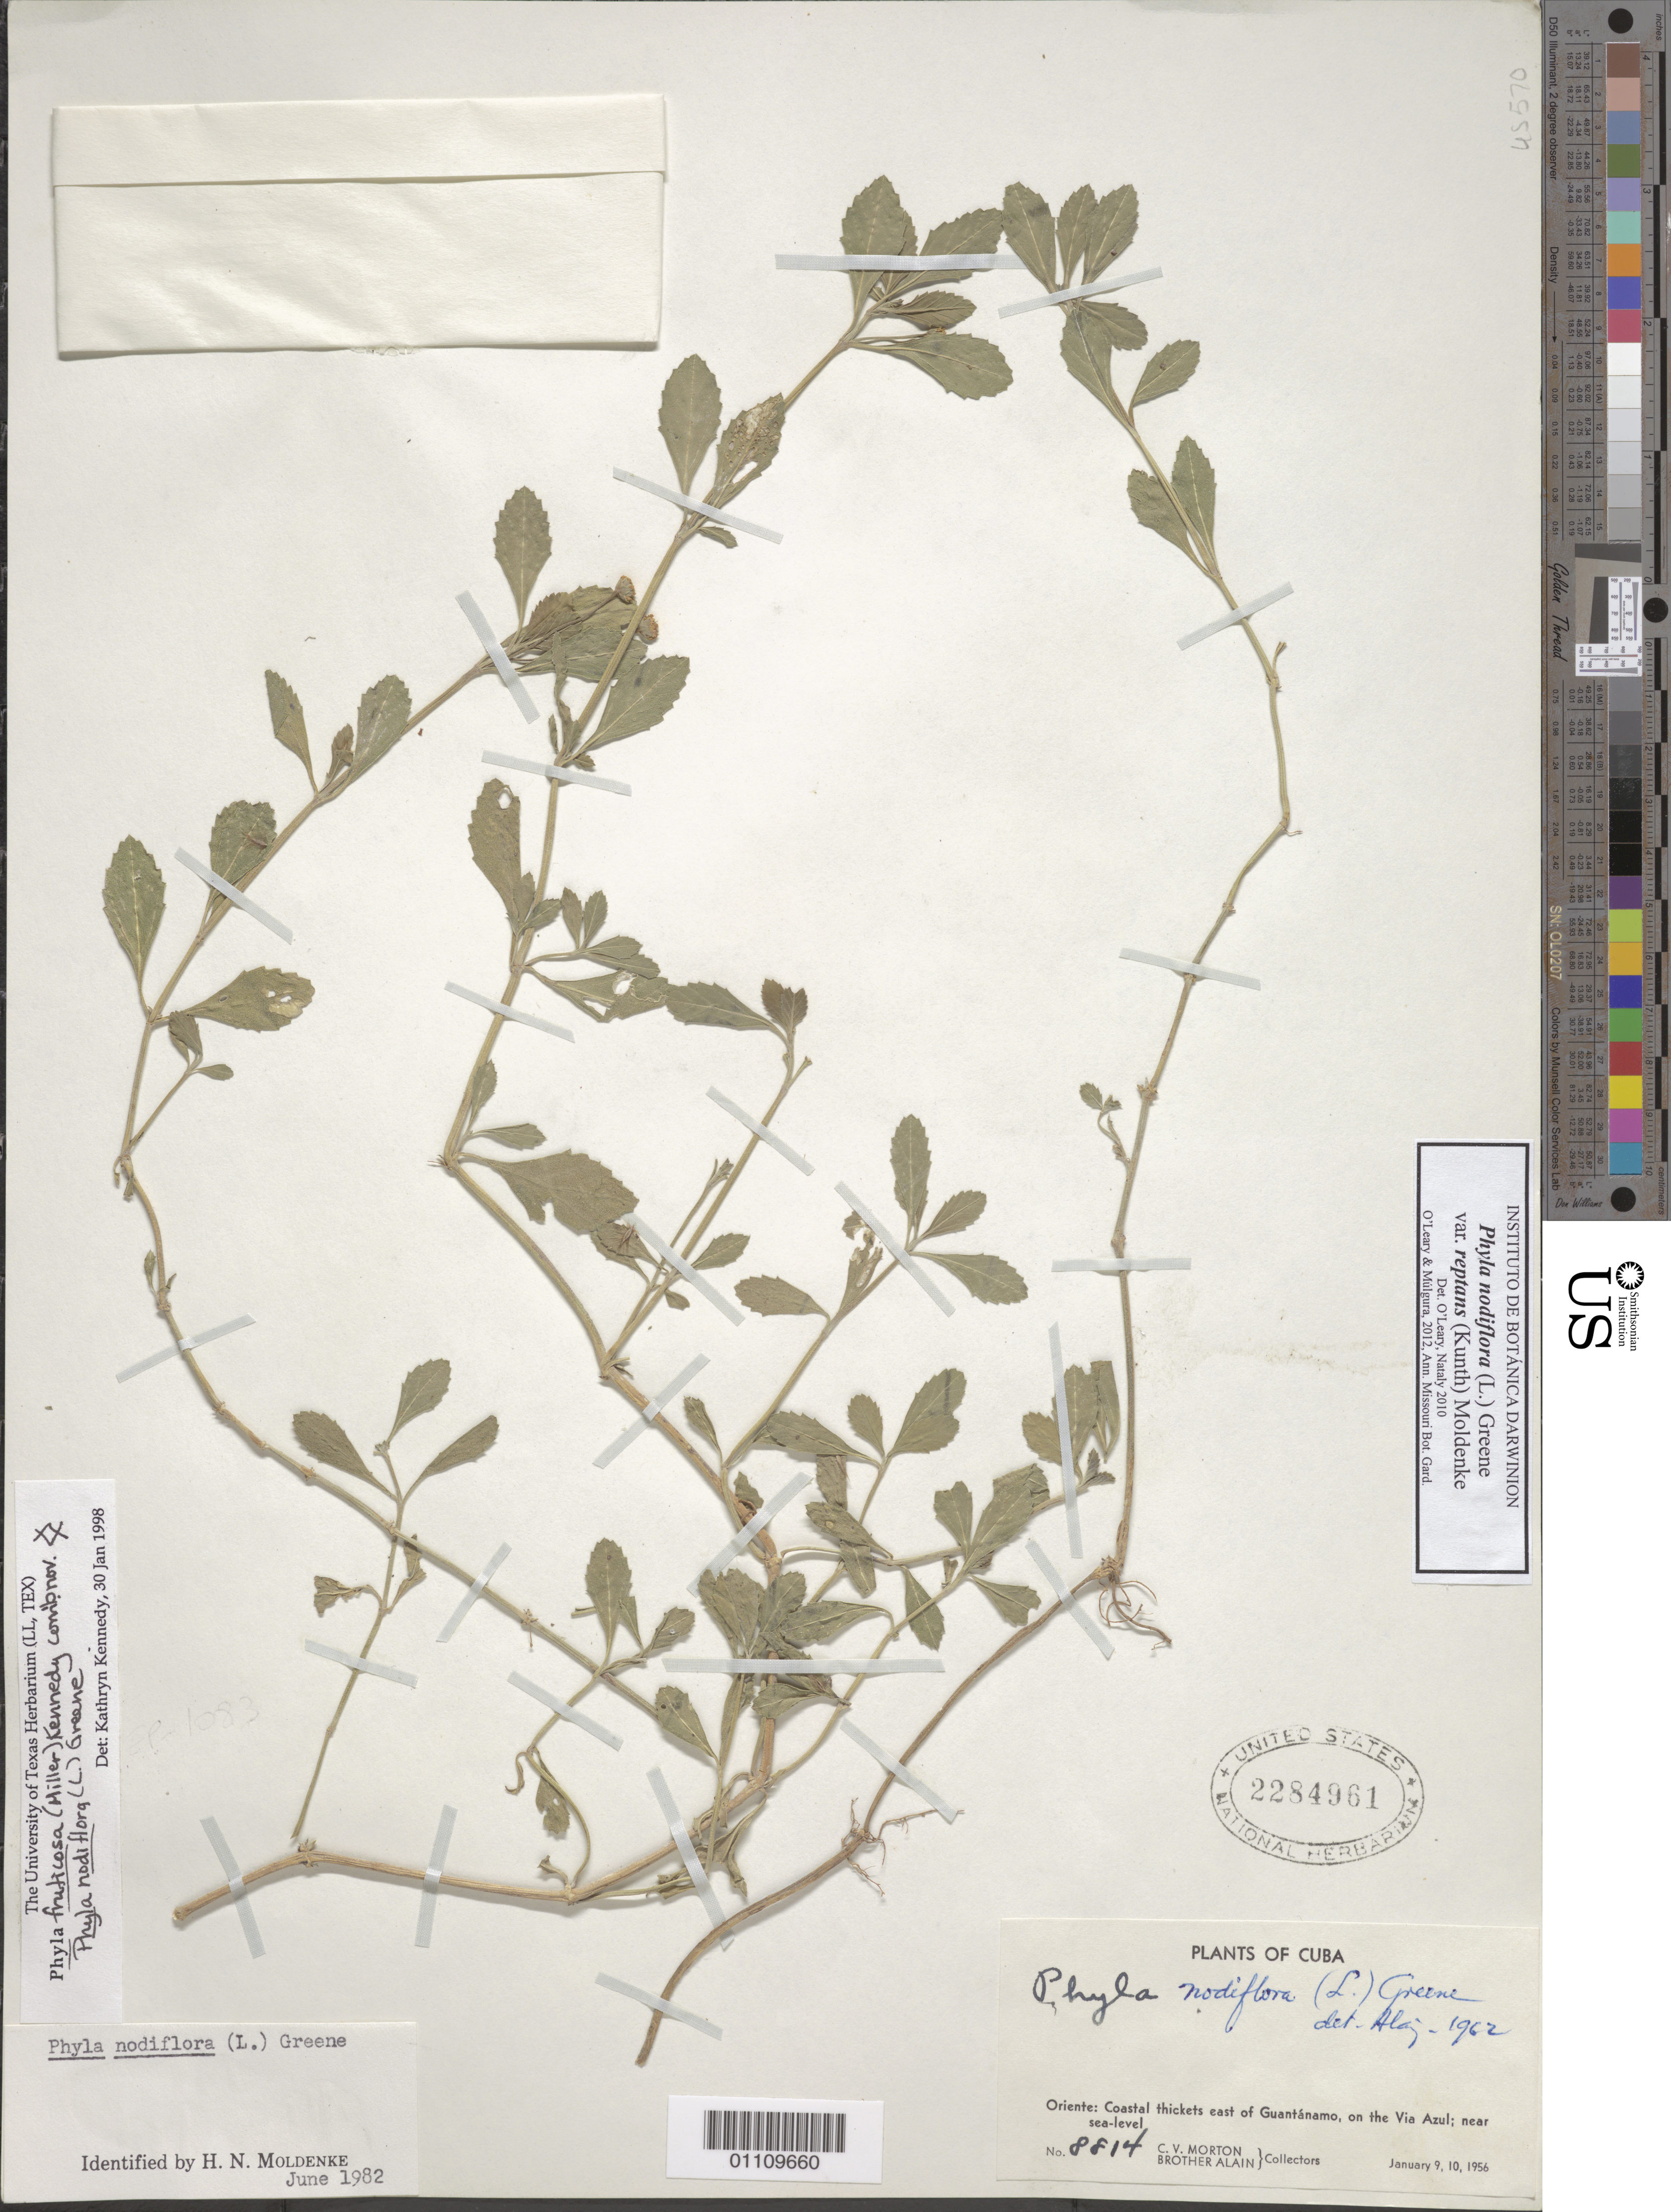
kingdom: Plantae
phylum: Tracheophyta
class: Magnoliopsida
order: Lamiales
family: Verbenaceae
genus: Phyla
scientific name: Phyla nodiflora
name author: (L.) Greene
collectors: C. V. Morton & A. H. Liogier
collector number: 8814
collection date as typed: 09 Jan 1956 to 10 Jan 1956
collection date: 1956-01-09/1956-01-10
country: Cuba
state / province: Guantanamo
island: Cuba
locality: Guantánamo, E of, on the Via Azul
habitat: Coastal thickets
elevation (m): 0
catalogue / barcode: US 2284961